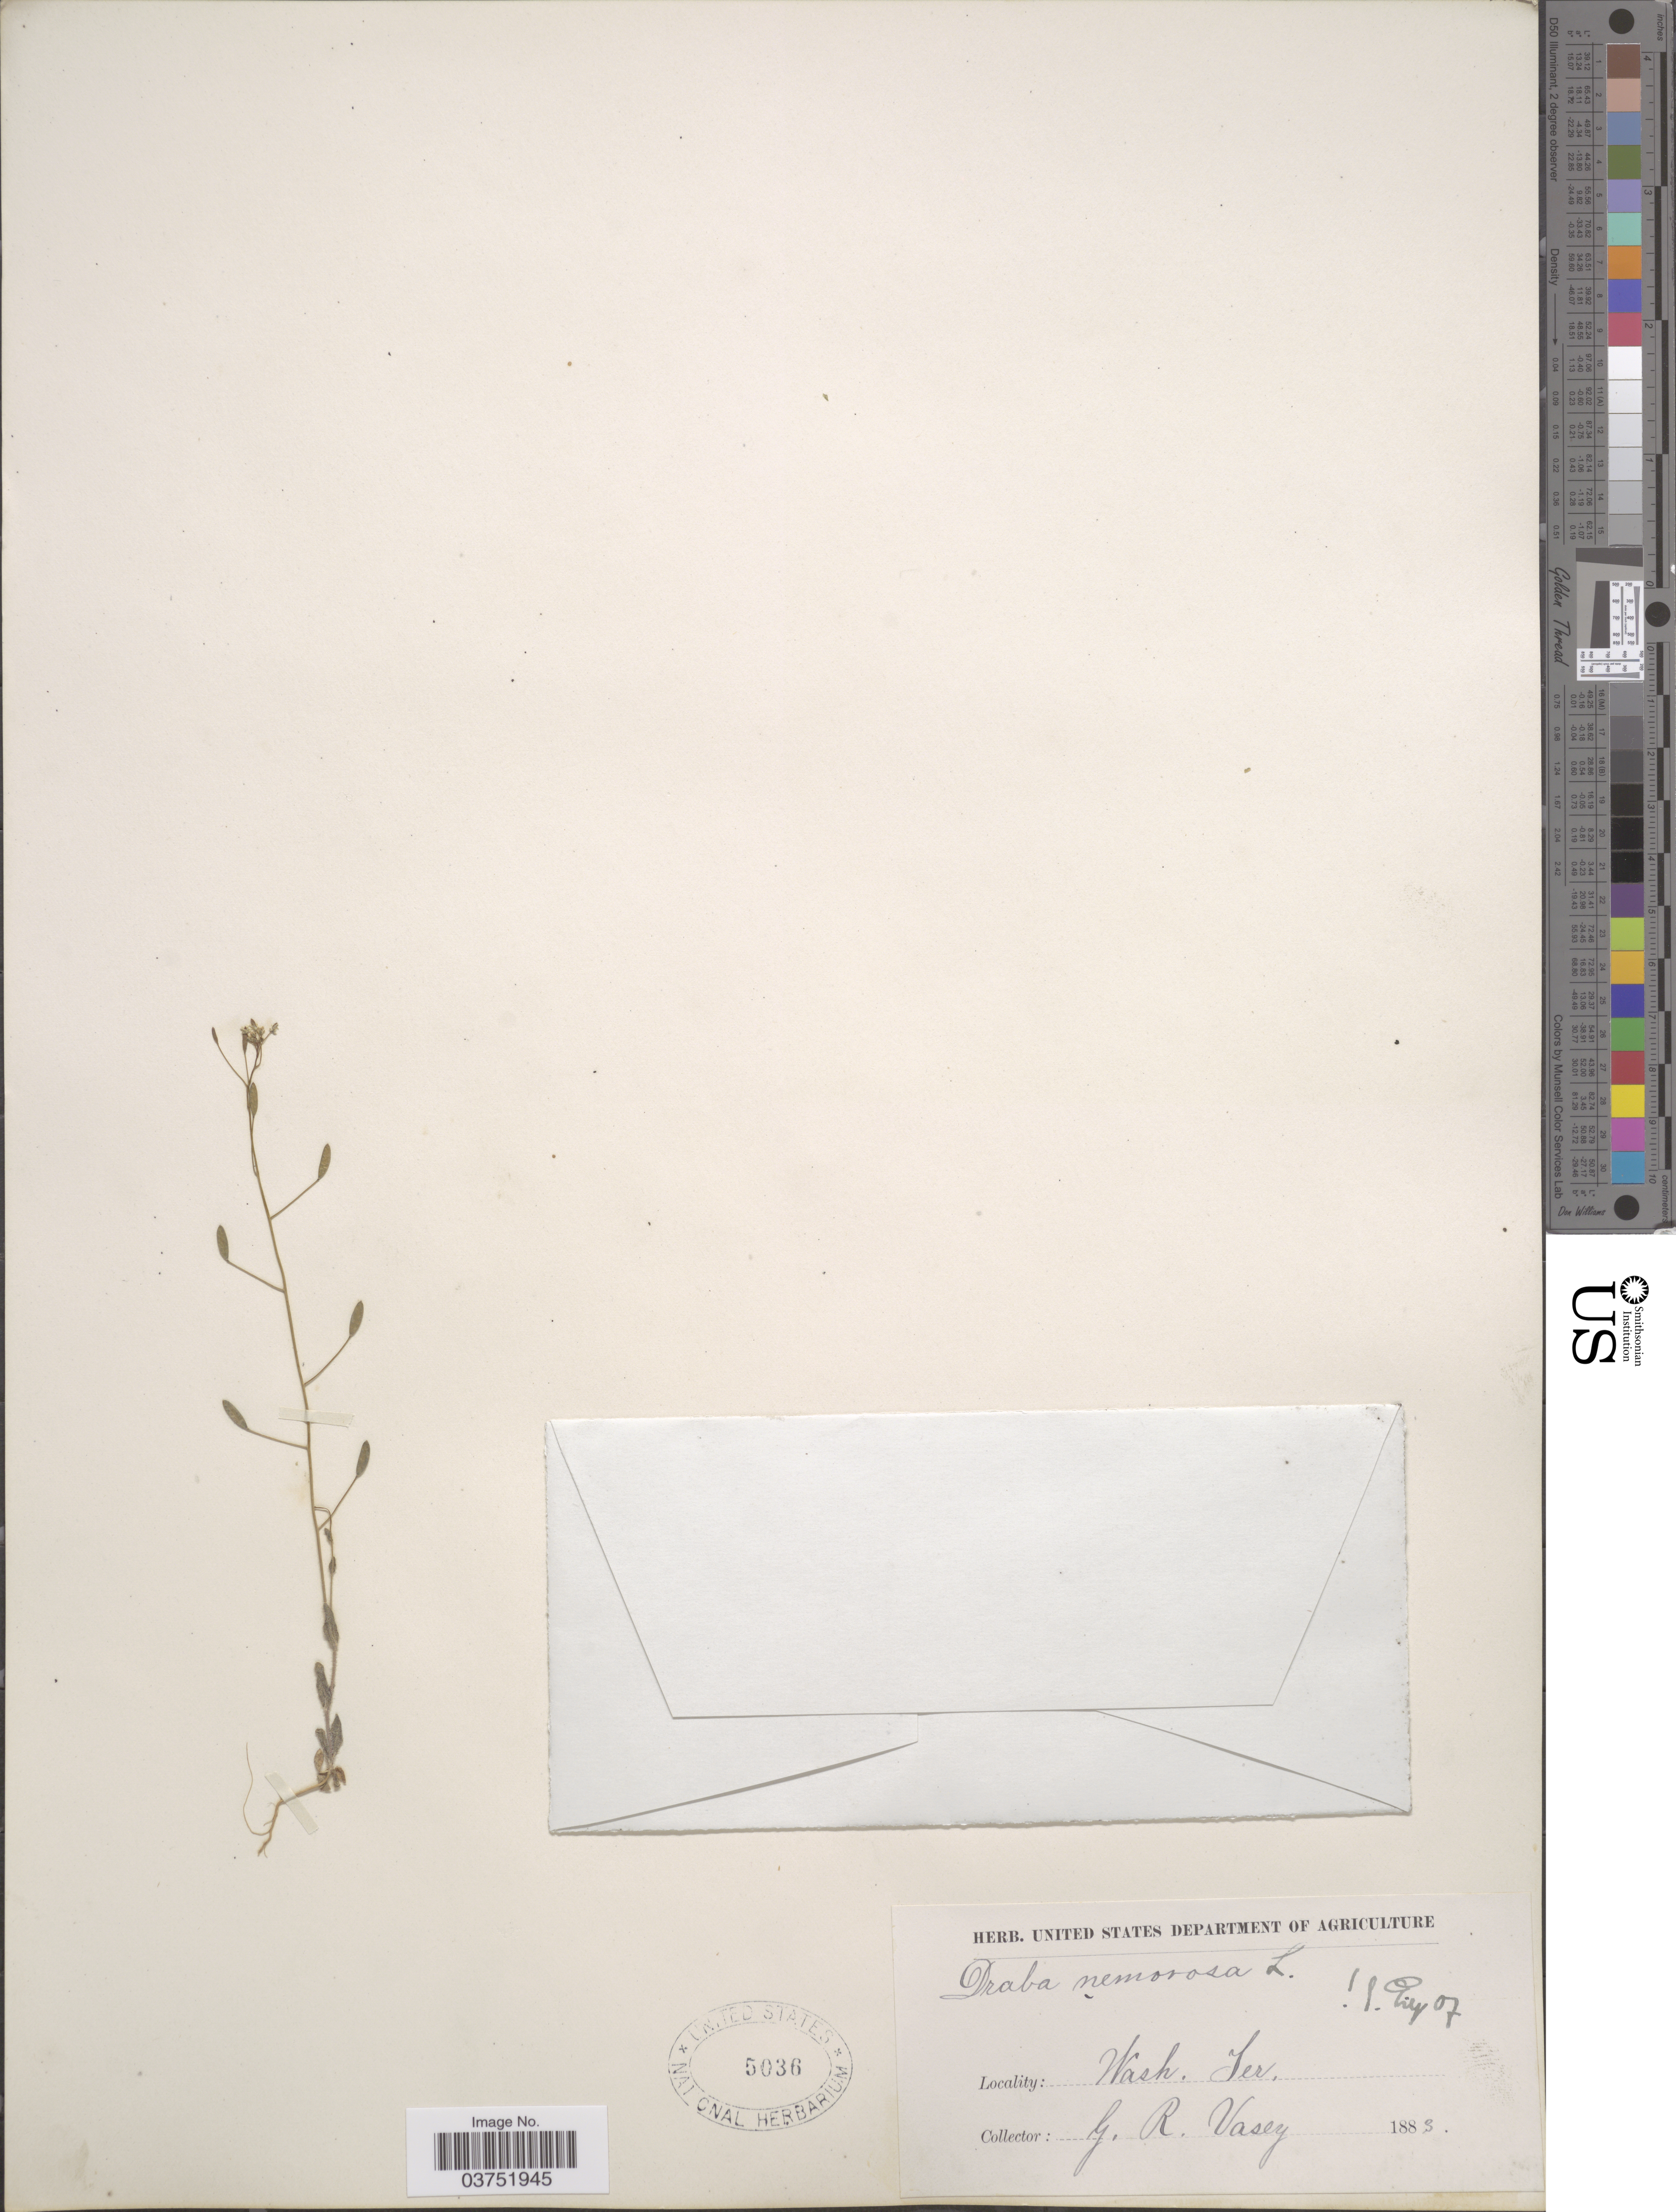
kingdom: Plantae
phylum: Tracheophyta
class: Magnoliopsida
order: Brassicales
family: Brassicaceae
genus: Draba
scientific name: Draba nemorosa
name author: L.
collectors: G. R. Vasey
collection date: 1883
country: United States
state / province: Washington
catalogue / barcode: US 5036